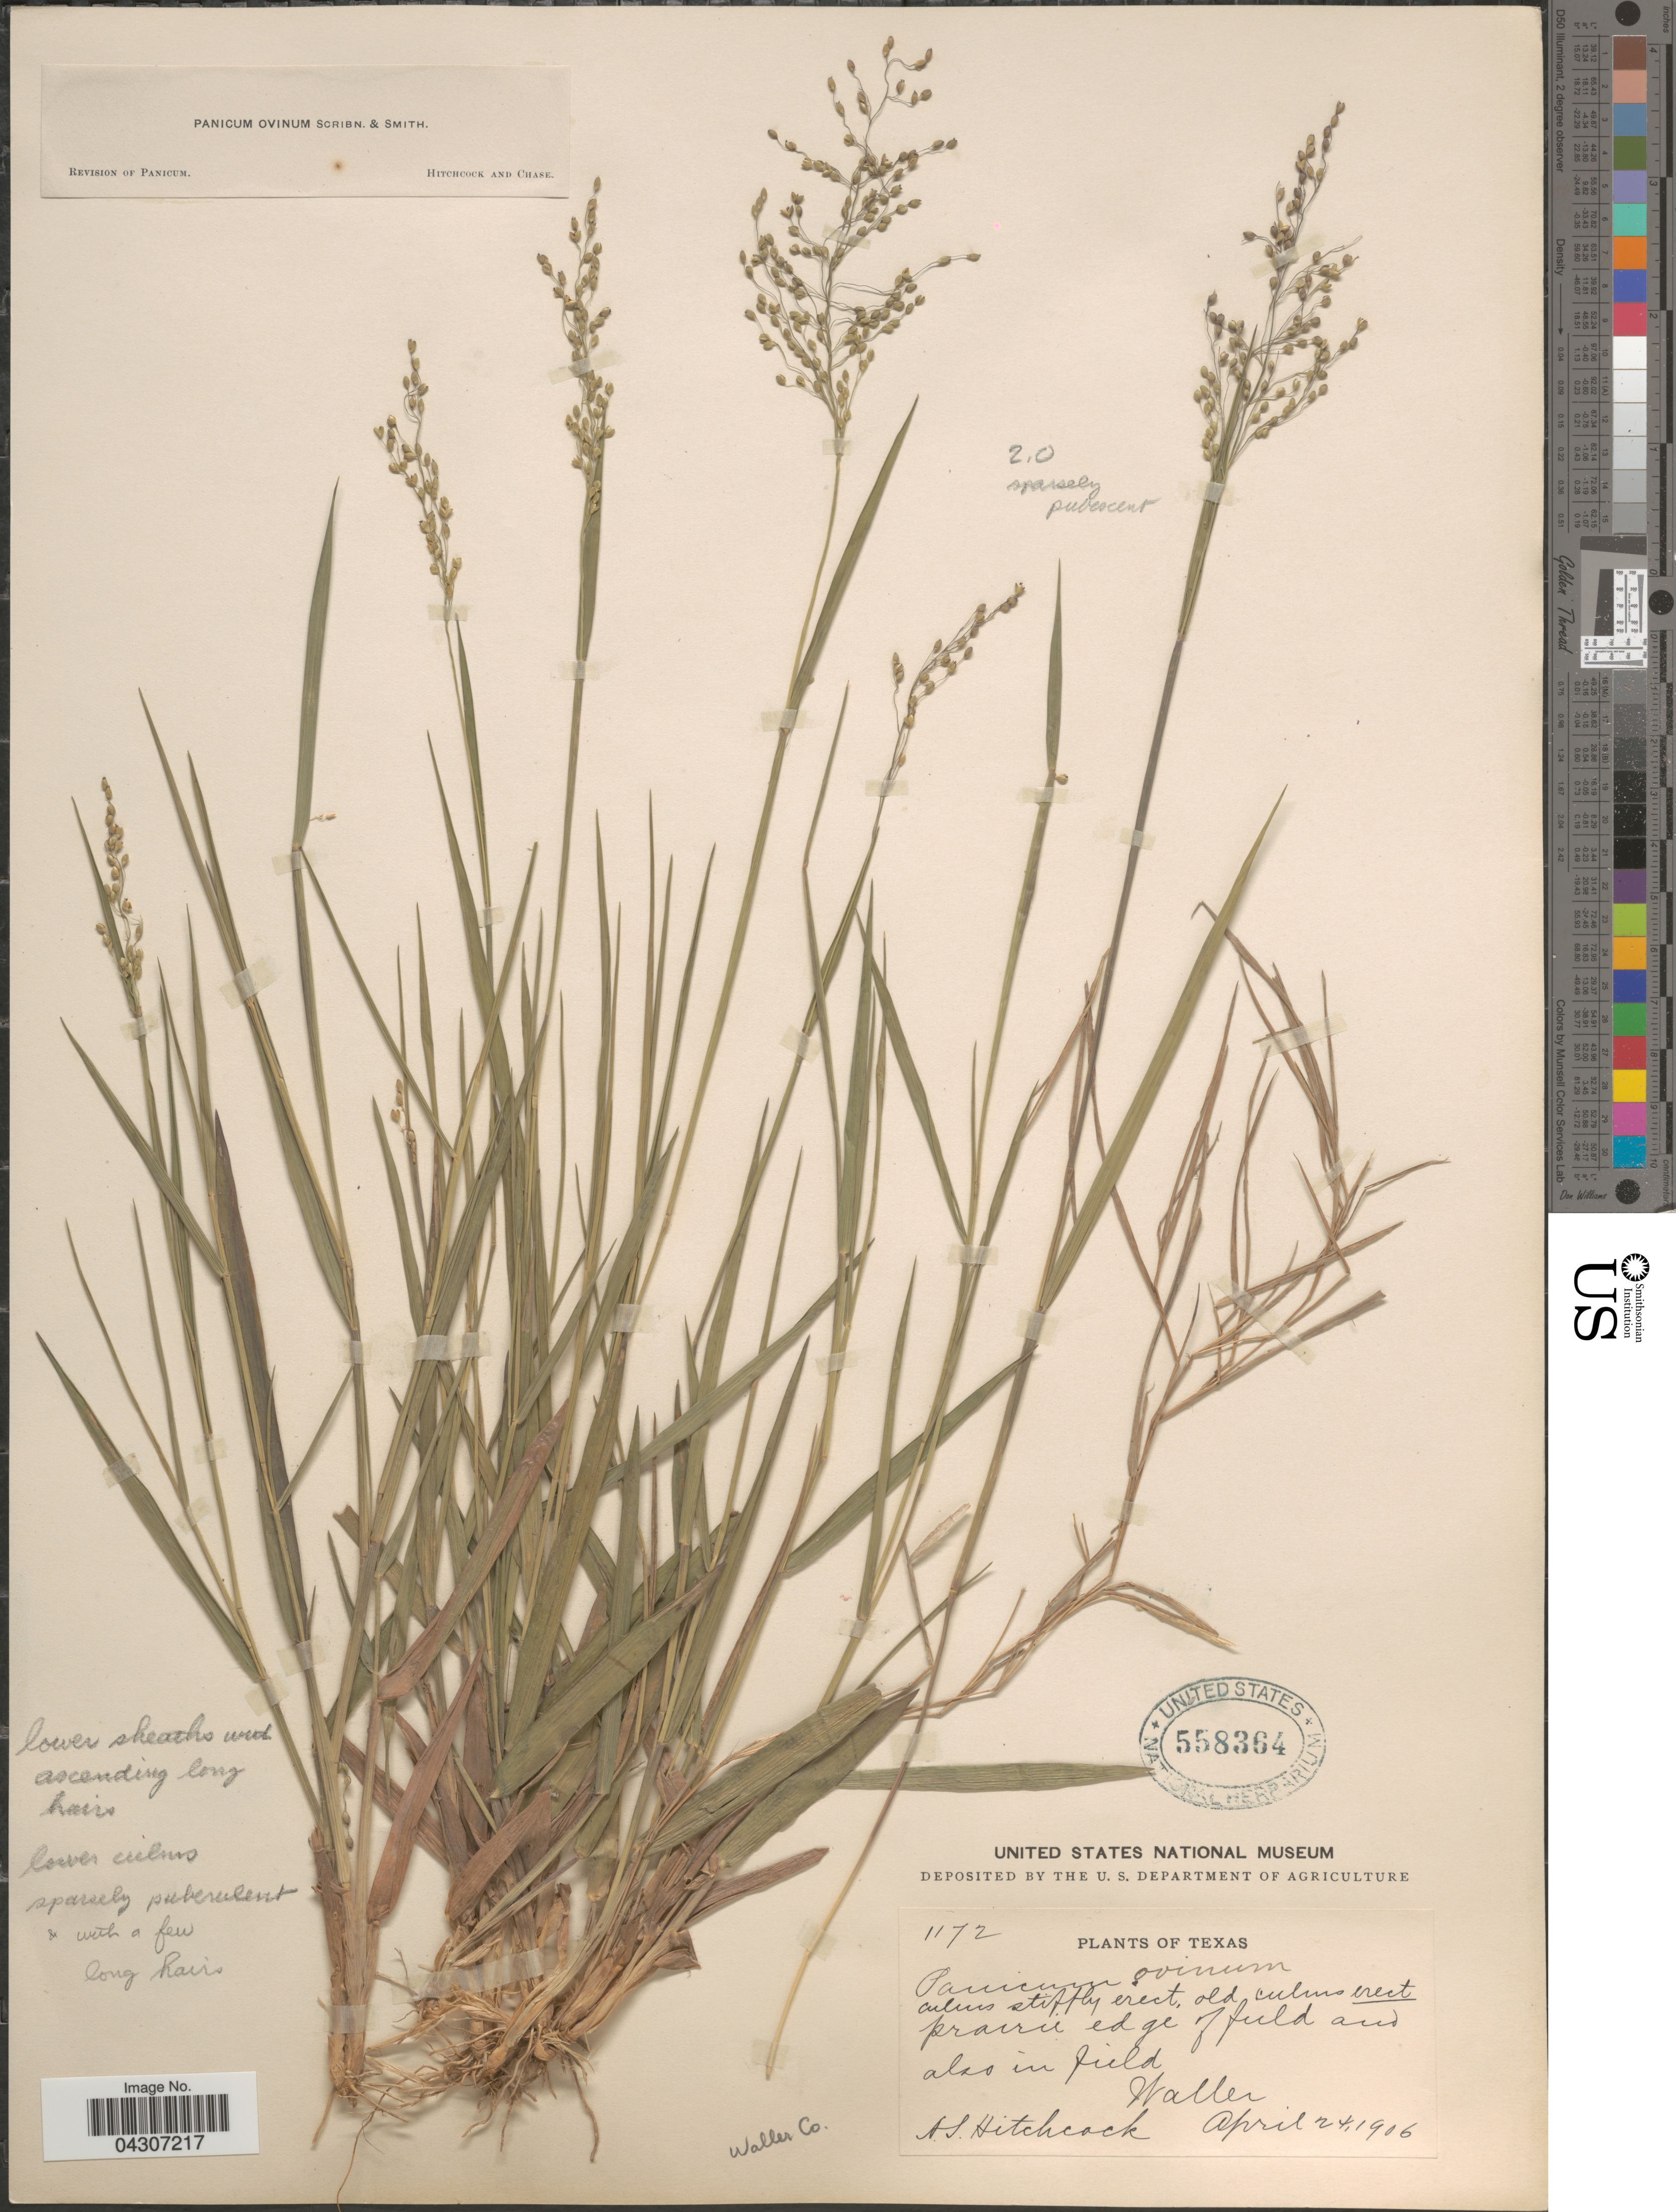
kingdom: Plantae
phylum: Tracheophyta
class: Liliopsida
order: Poales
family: Poaceae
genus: Dichanthelium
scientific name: Dichanthelium aciculare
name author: (Desv. ex Poir.) Gould & C.A. Clark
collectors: A. S. Hitchcock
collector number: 1172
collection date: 1906-04-24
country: United States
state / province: Texas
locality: Waller Co. Waller.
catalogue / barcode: US 558364